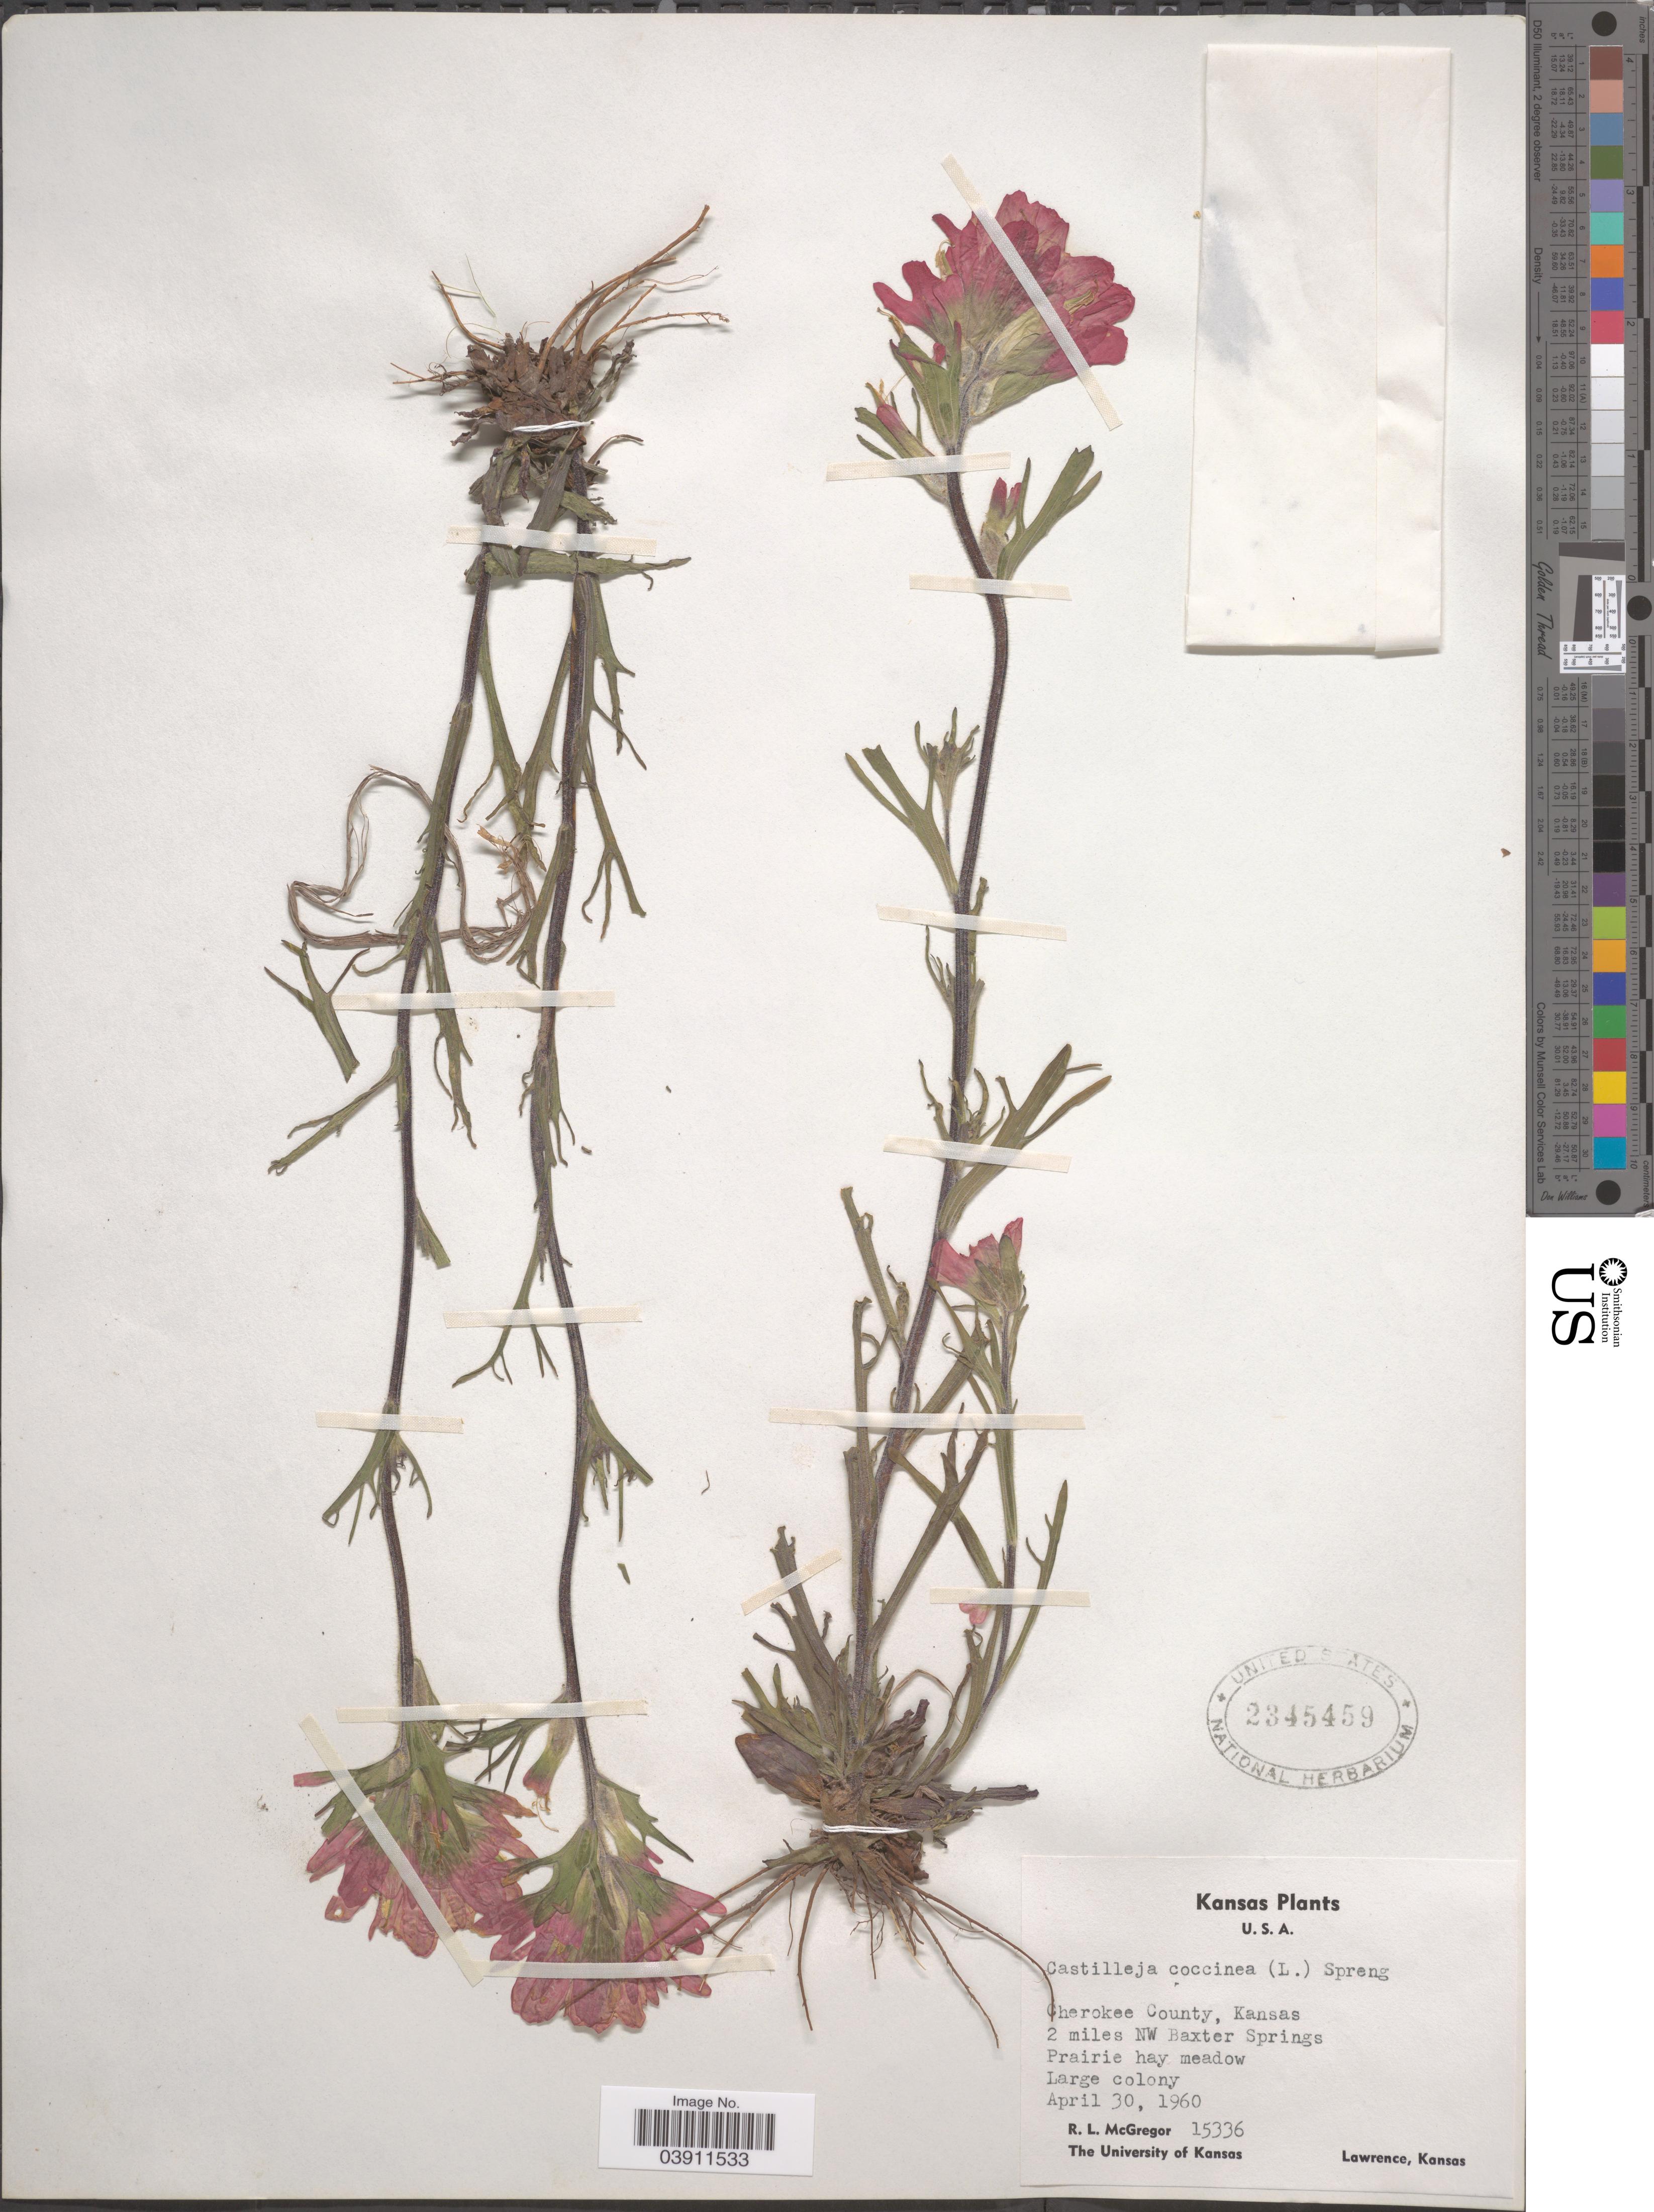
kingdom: Plantae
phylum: Tracheophyta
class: Magnoliopsida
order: Lamiales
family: Orobanchaceae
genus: Castilleja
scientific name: Castilleja coccinea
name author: (L.) Spreng.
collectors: R. McGregor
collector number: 15336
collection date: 1960-04-30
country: United States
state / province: Kansas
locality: Cherokee County, 2 miles NW Baxter Springs Prairie hay meadow.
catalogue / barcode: US 2345459